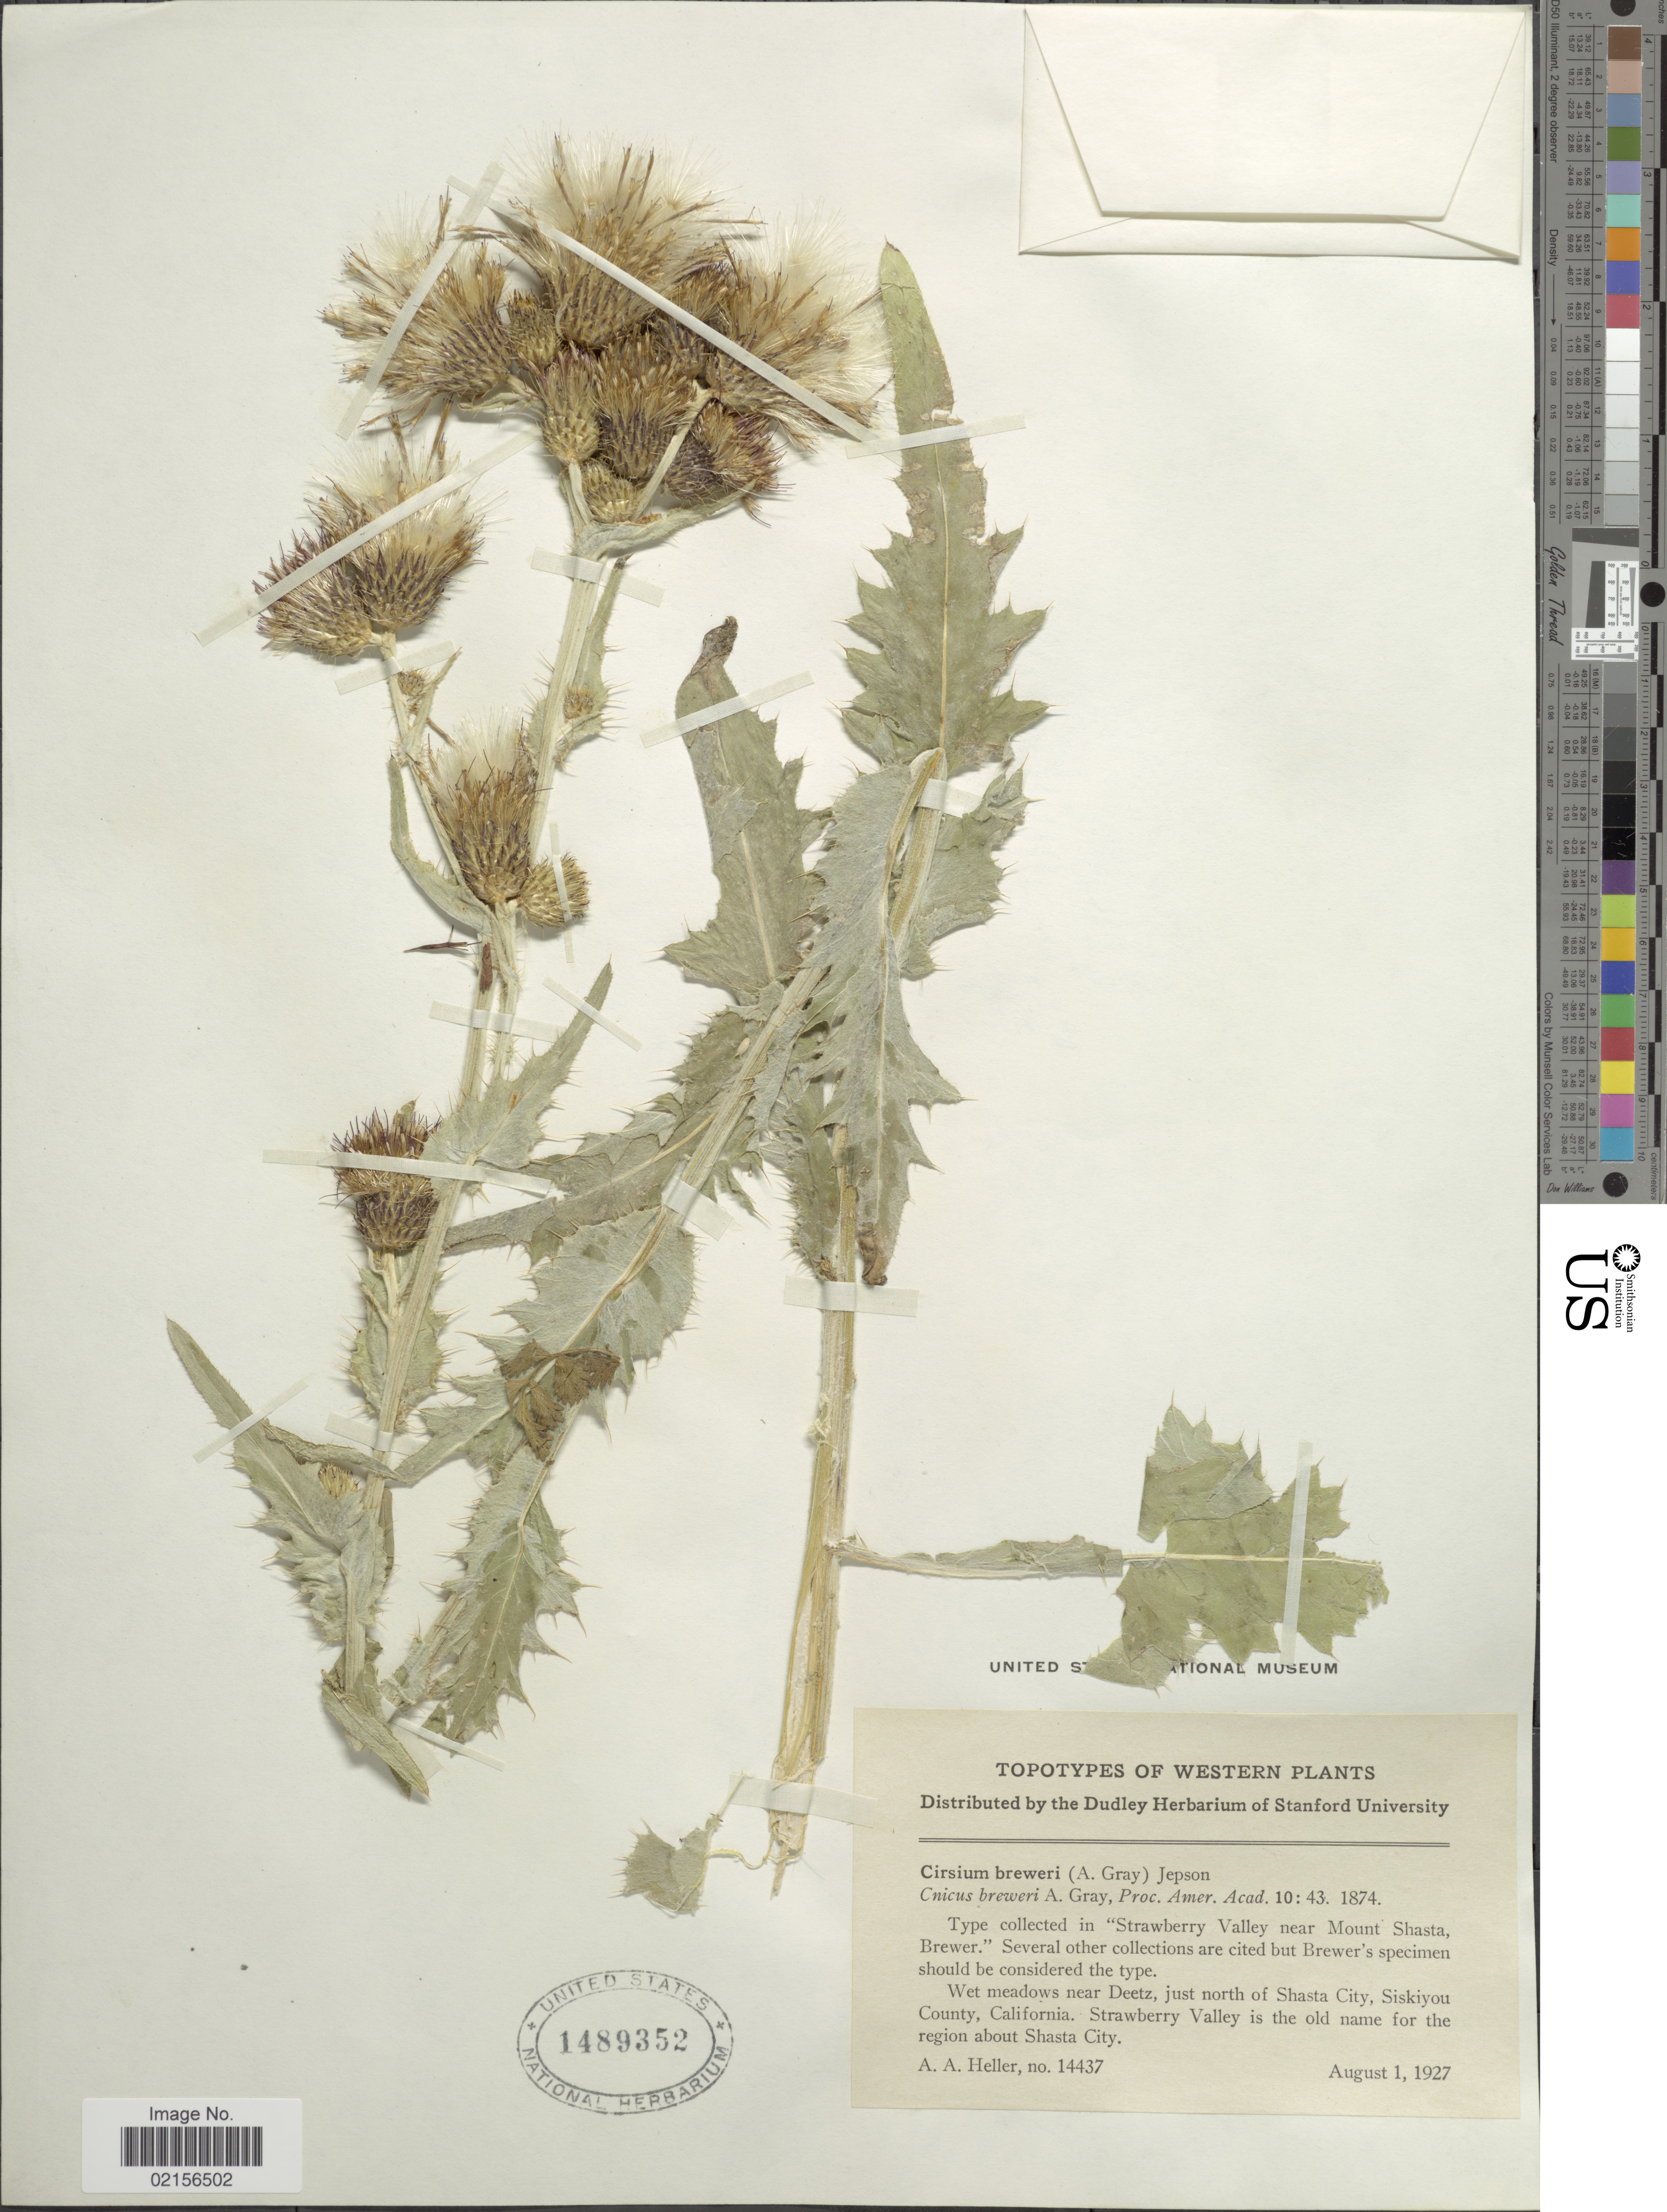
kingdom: Plantae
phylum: Tracheophyta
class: Magnoliopsida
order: Asterales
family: Asteraceae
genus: Cirsium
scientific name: Cirsium breweri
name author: (A. Gray) Jeps.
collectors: A. A. Heller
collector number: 14437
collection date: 1927-08-01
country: United States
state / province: California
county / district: Siskiyou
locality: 'Strawberry Valley near Mount Shasta, Brewer'Wet meadows near Deetz, just north of Shasta City, Siskiyou County, California. Strawberry Valley is the old name for the region about Shasta City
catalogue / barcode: US 1489352